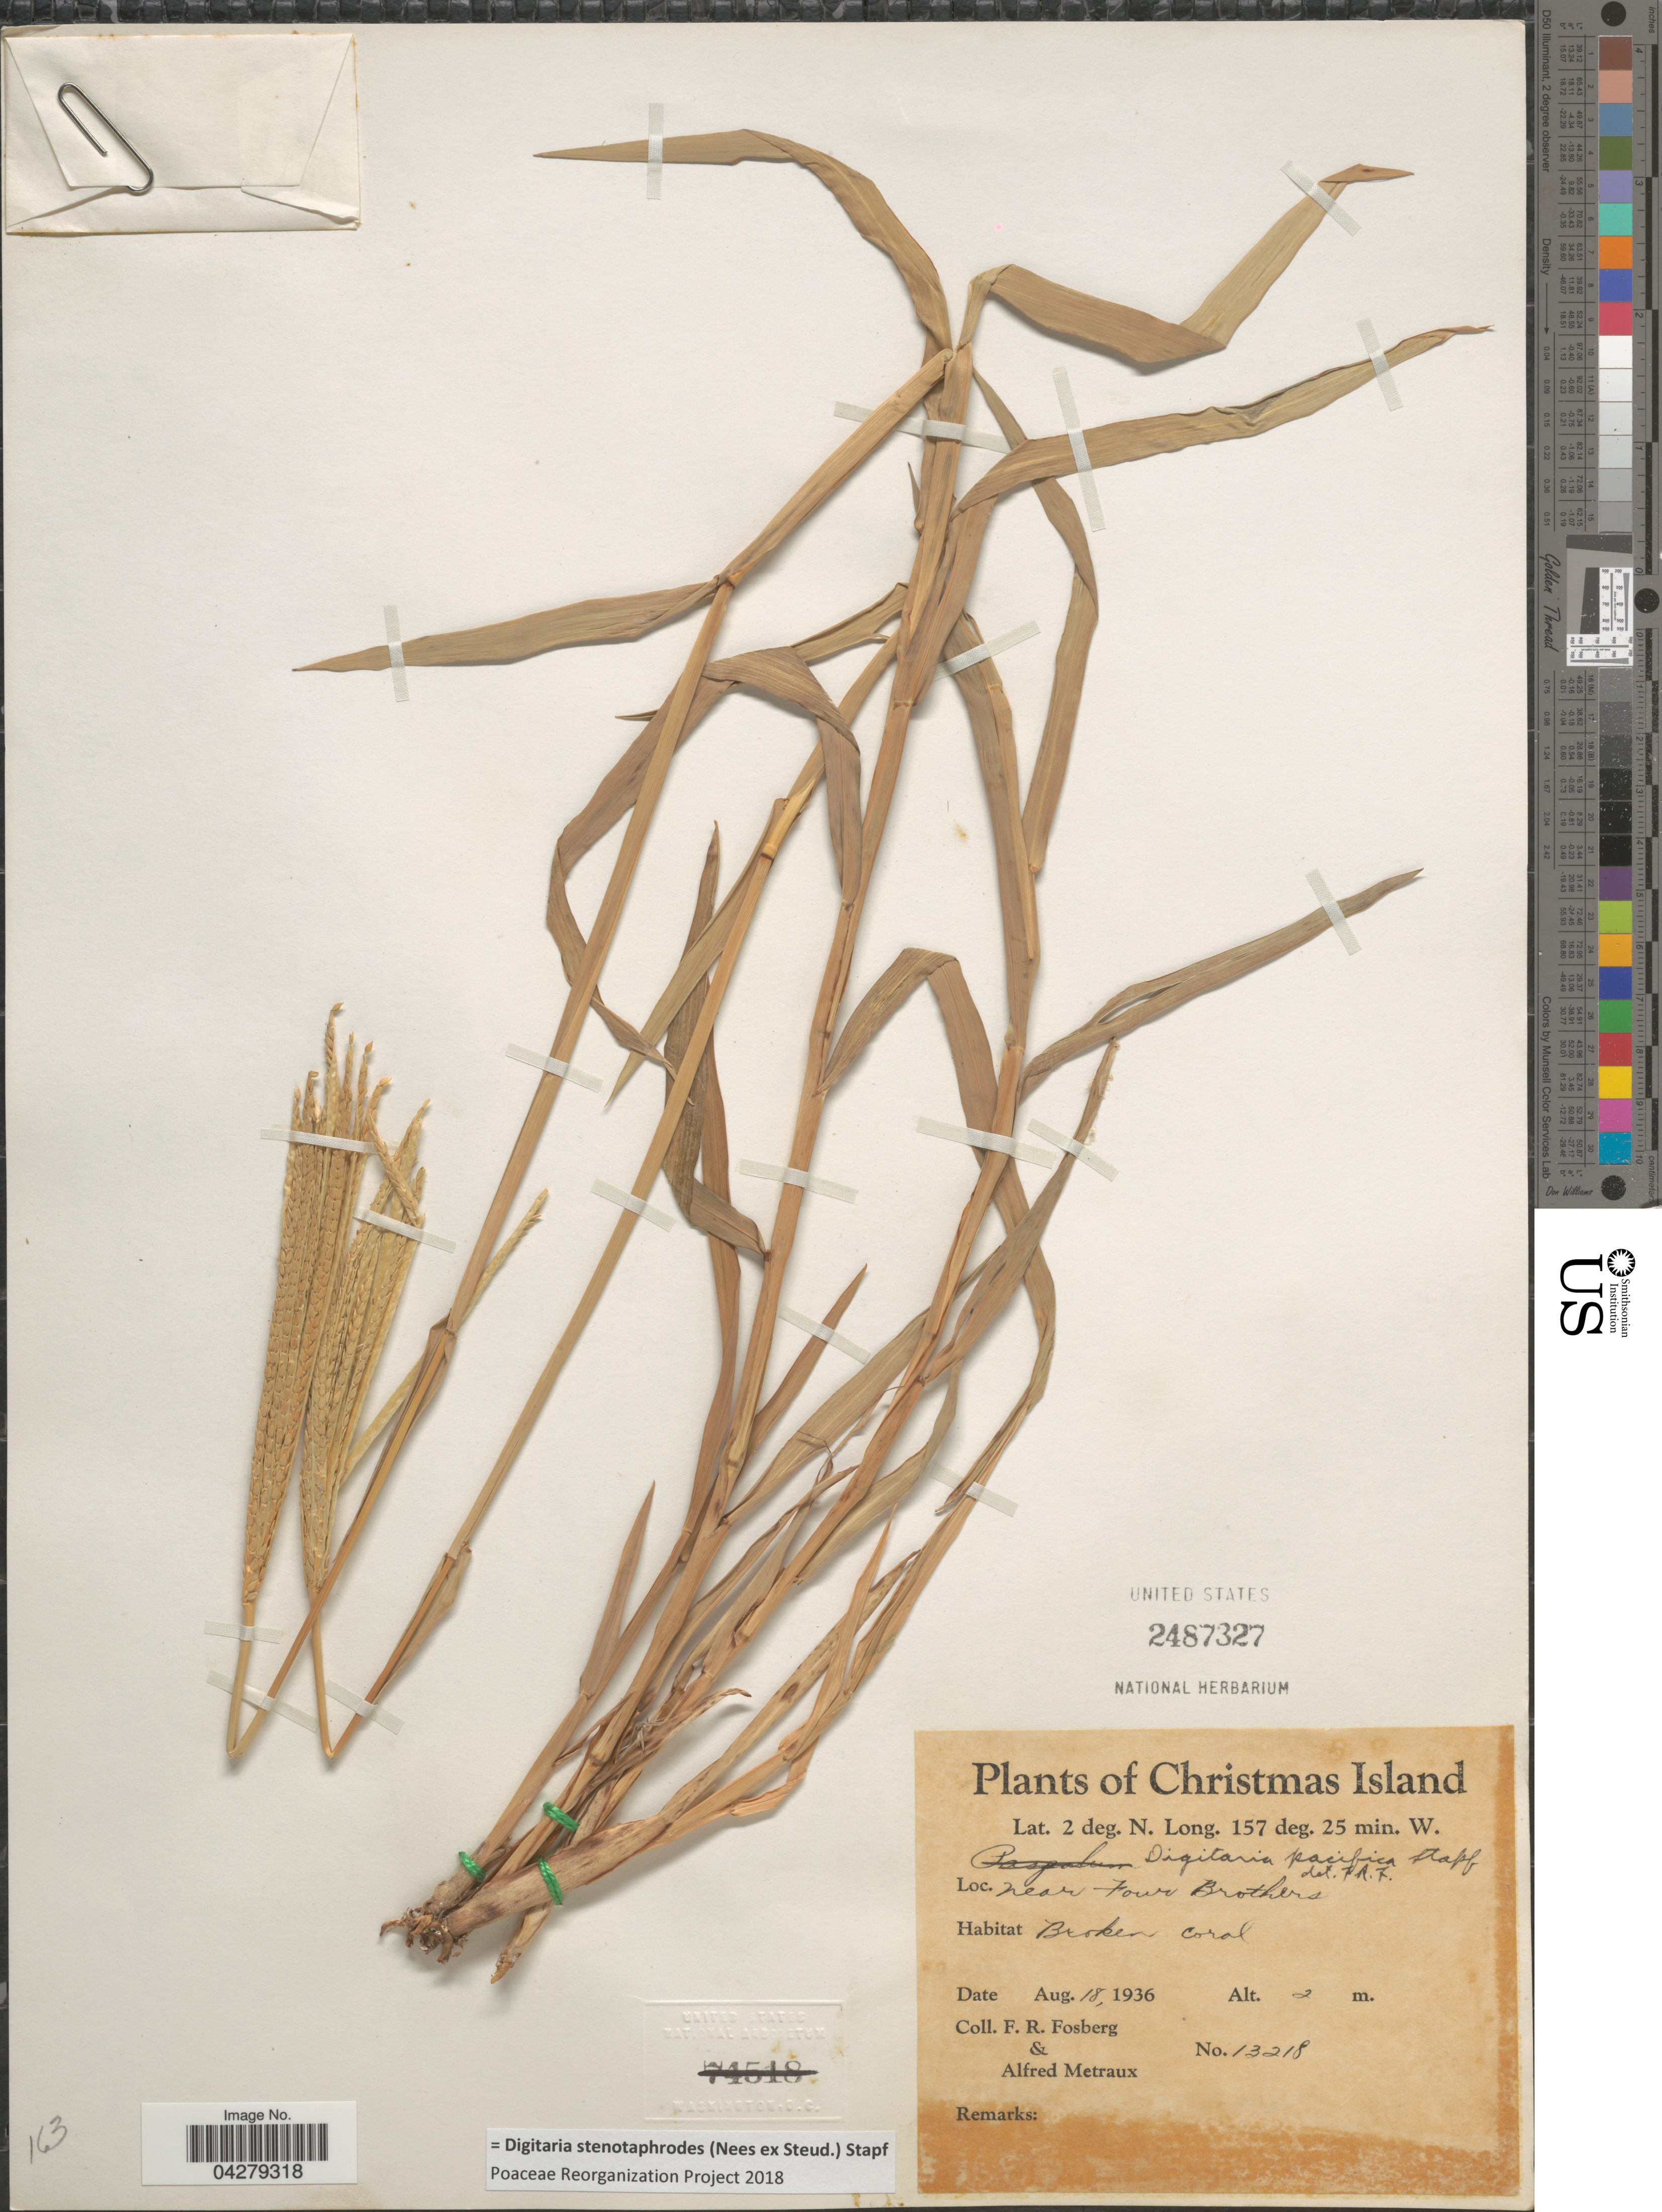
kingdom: Plantae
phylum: Tracheophyta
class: Liliopsida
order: Poales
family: Poaceae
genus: Digitaria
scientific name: Digitaria stenotaphrodes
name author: (Steud.) Stapf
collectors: F. R. Fosberg & A. Metraux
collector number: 13218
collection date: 1936-08-18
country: Kiribati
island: Christmas Island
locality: Christmas Island. Near Four Brothers.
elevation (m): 2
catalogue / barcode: US 2487327